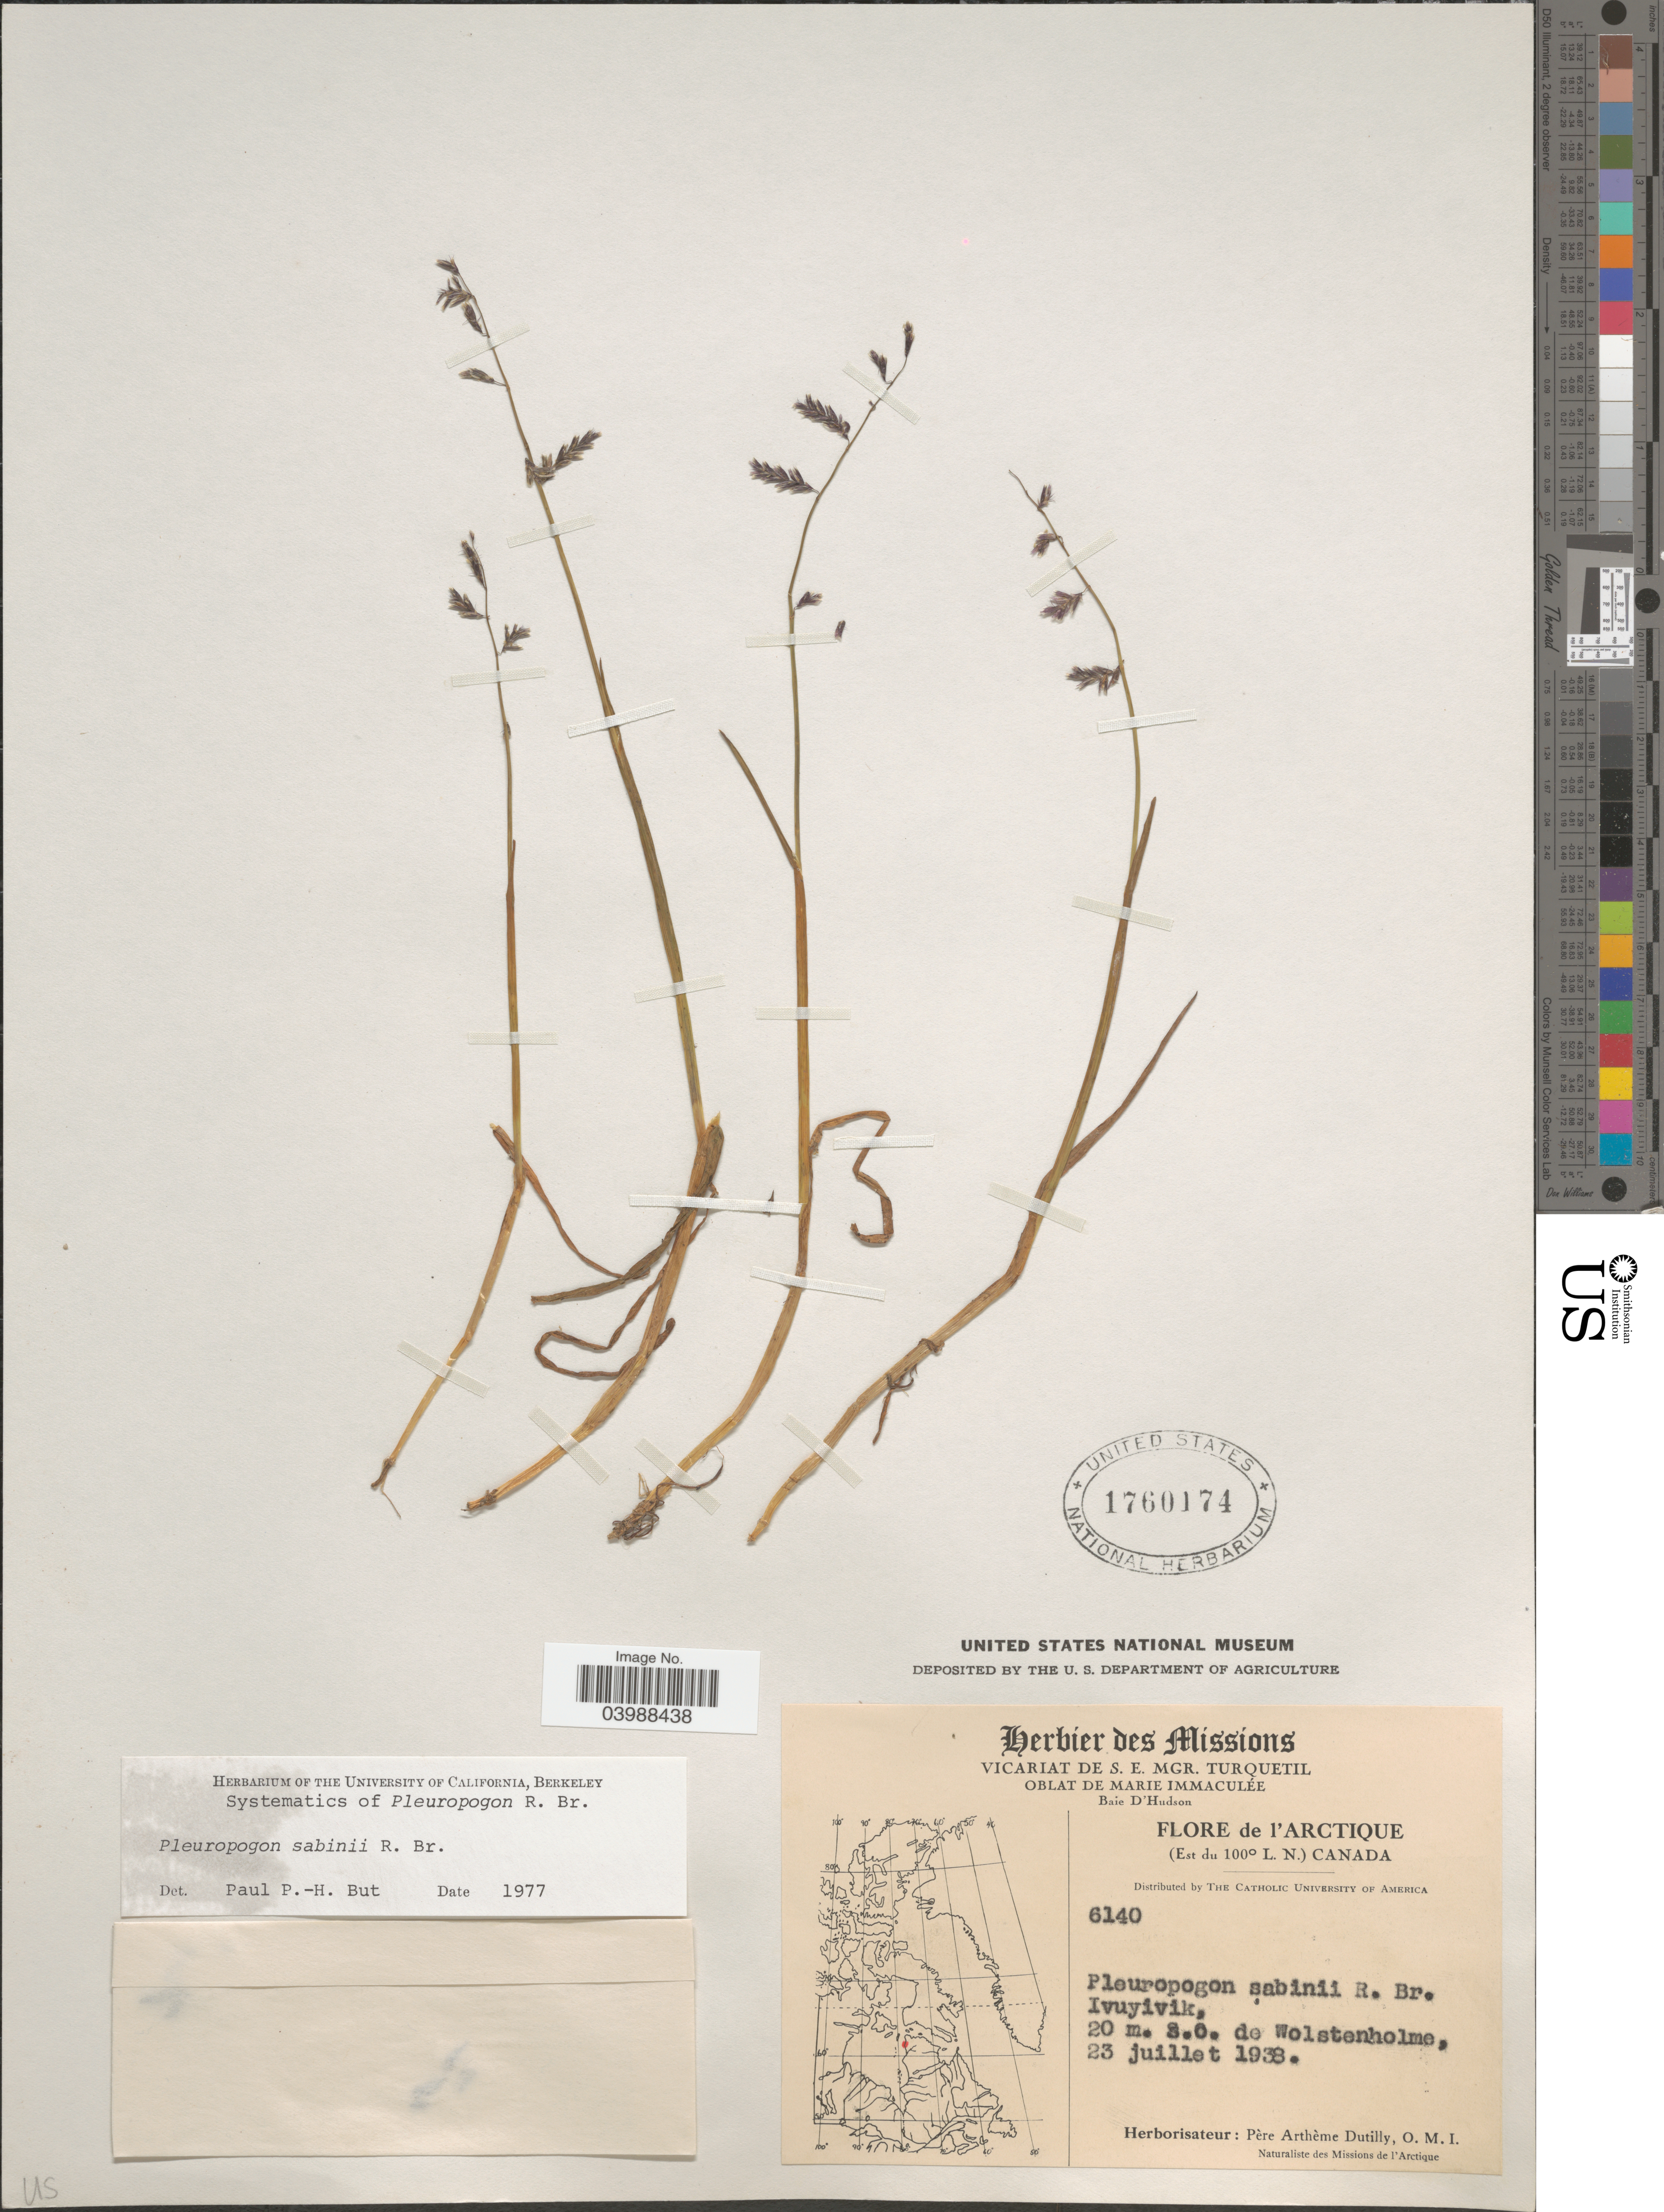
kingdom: Plantae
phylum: Tracheophyta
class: Liliopsida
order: Poales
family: Poaceae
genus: Pleuropogon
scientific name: Pleuropogon sabinei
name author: R. Br.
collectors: P. Dutilly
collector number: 6140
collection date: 1938-07-23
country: Canada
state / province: Quebec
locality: L'Arctique. Ivuyivik, 20 m. S.O. de Wolstenholme.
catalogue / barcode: US 1760174